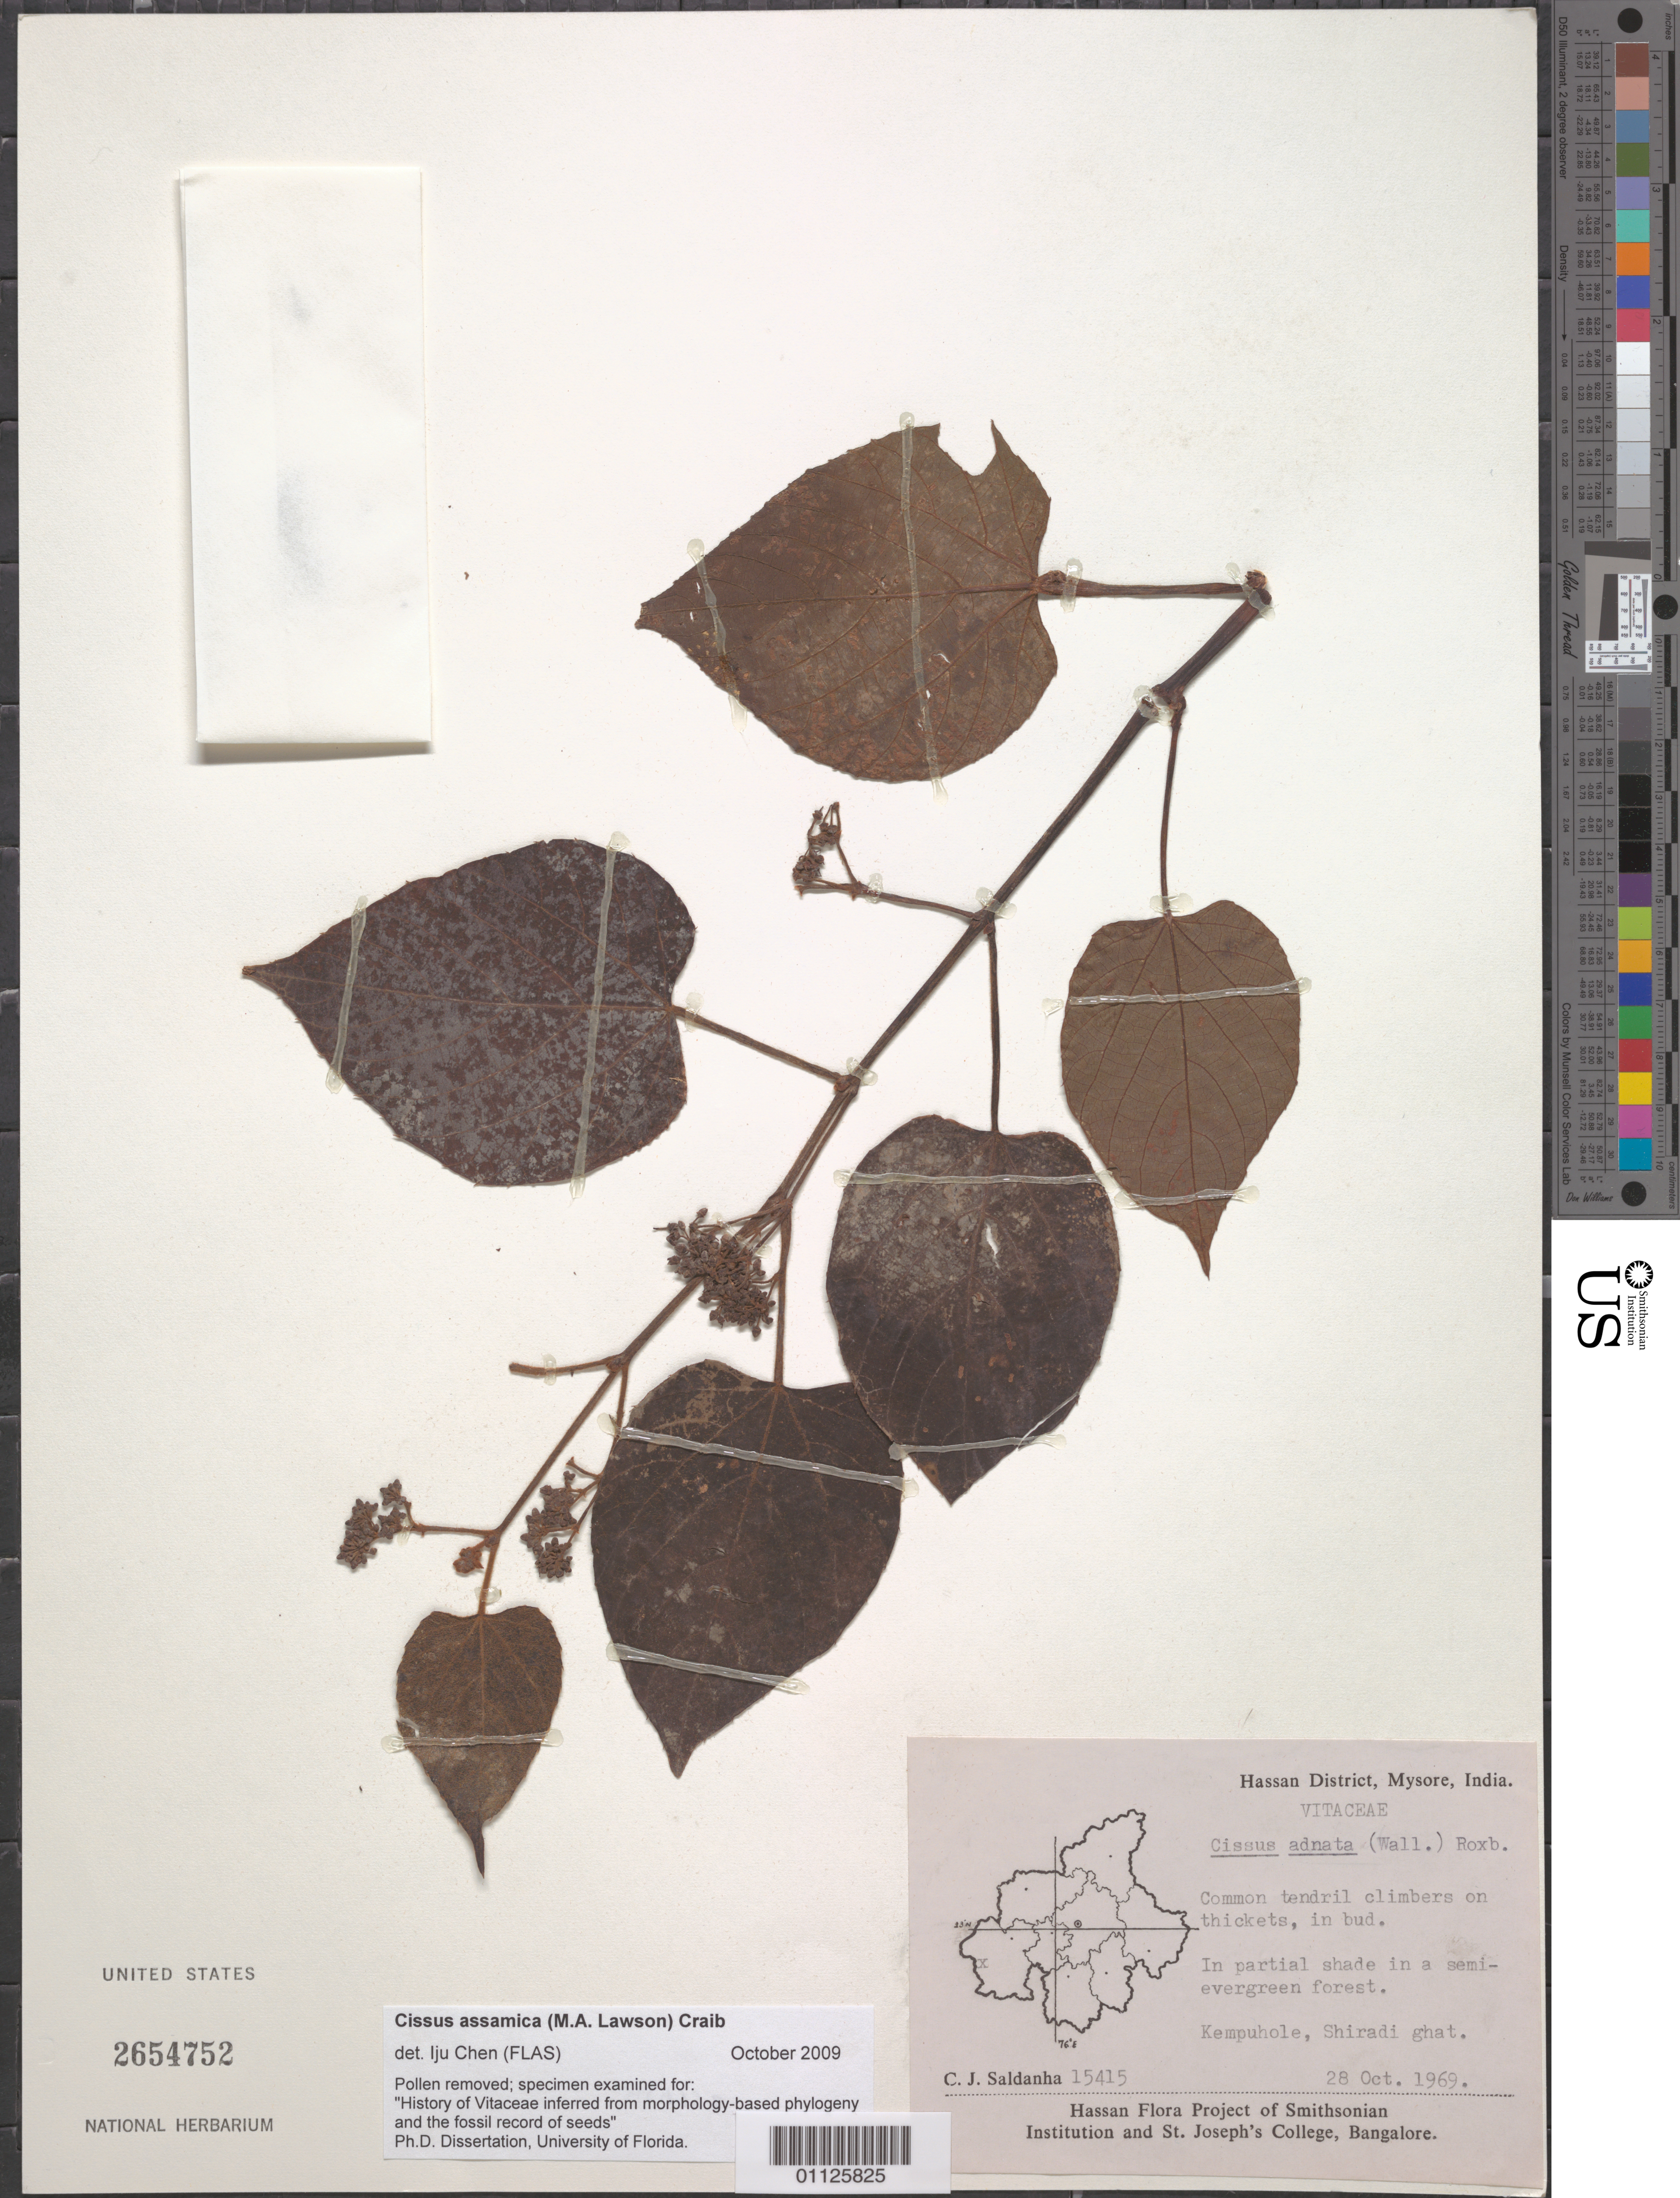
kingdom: Plantae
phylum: Tracheophyta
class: Magnoliopsida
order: Vitales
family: Vitaceae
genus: Cissus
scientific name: Cissus assamica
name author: (M.A. Lawson) Craib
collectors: C. J. Saldanha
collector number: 15415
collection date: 1969-10-28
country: India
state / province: Karnataka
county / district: Mysore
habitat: Common tendril climbers on thickets. In partial shade in a semi-evergreen forest.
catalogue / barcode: US 2654752